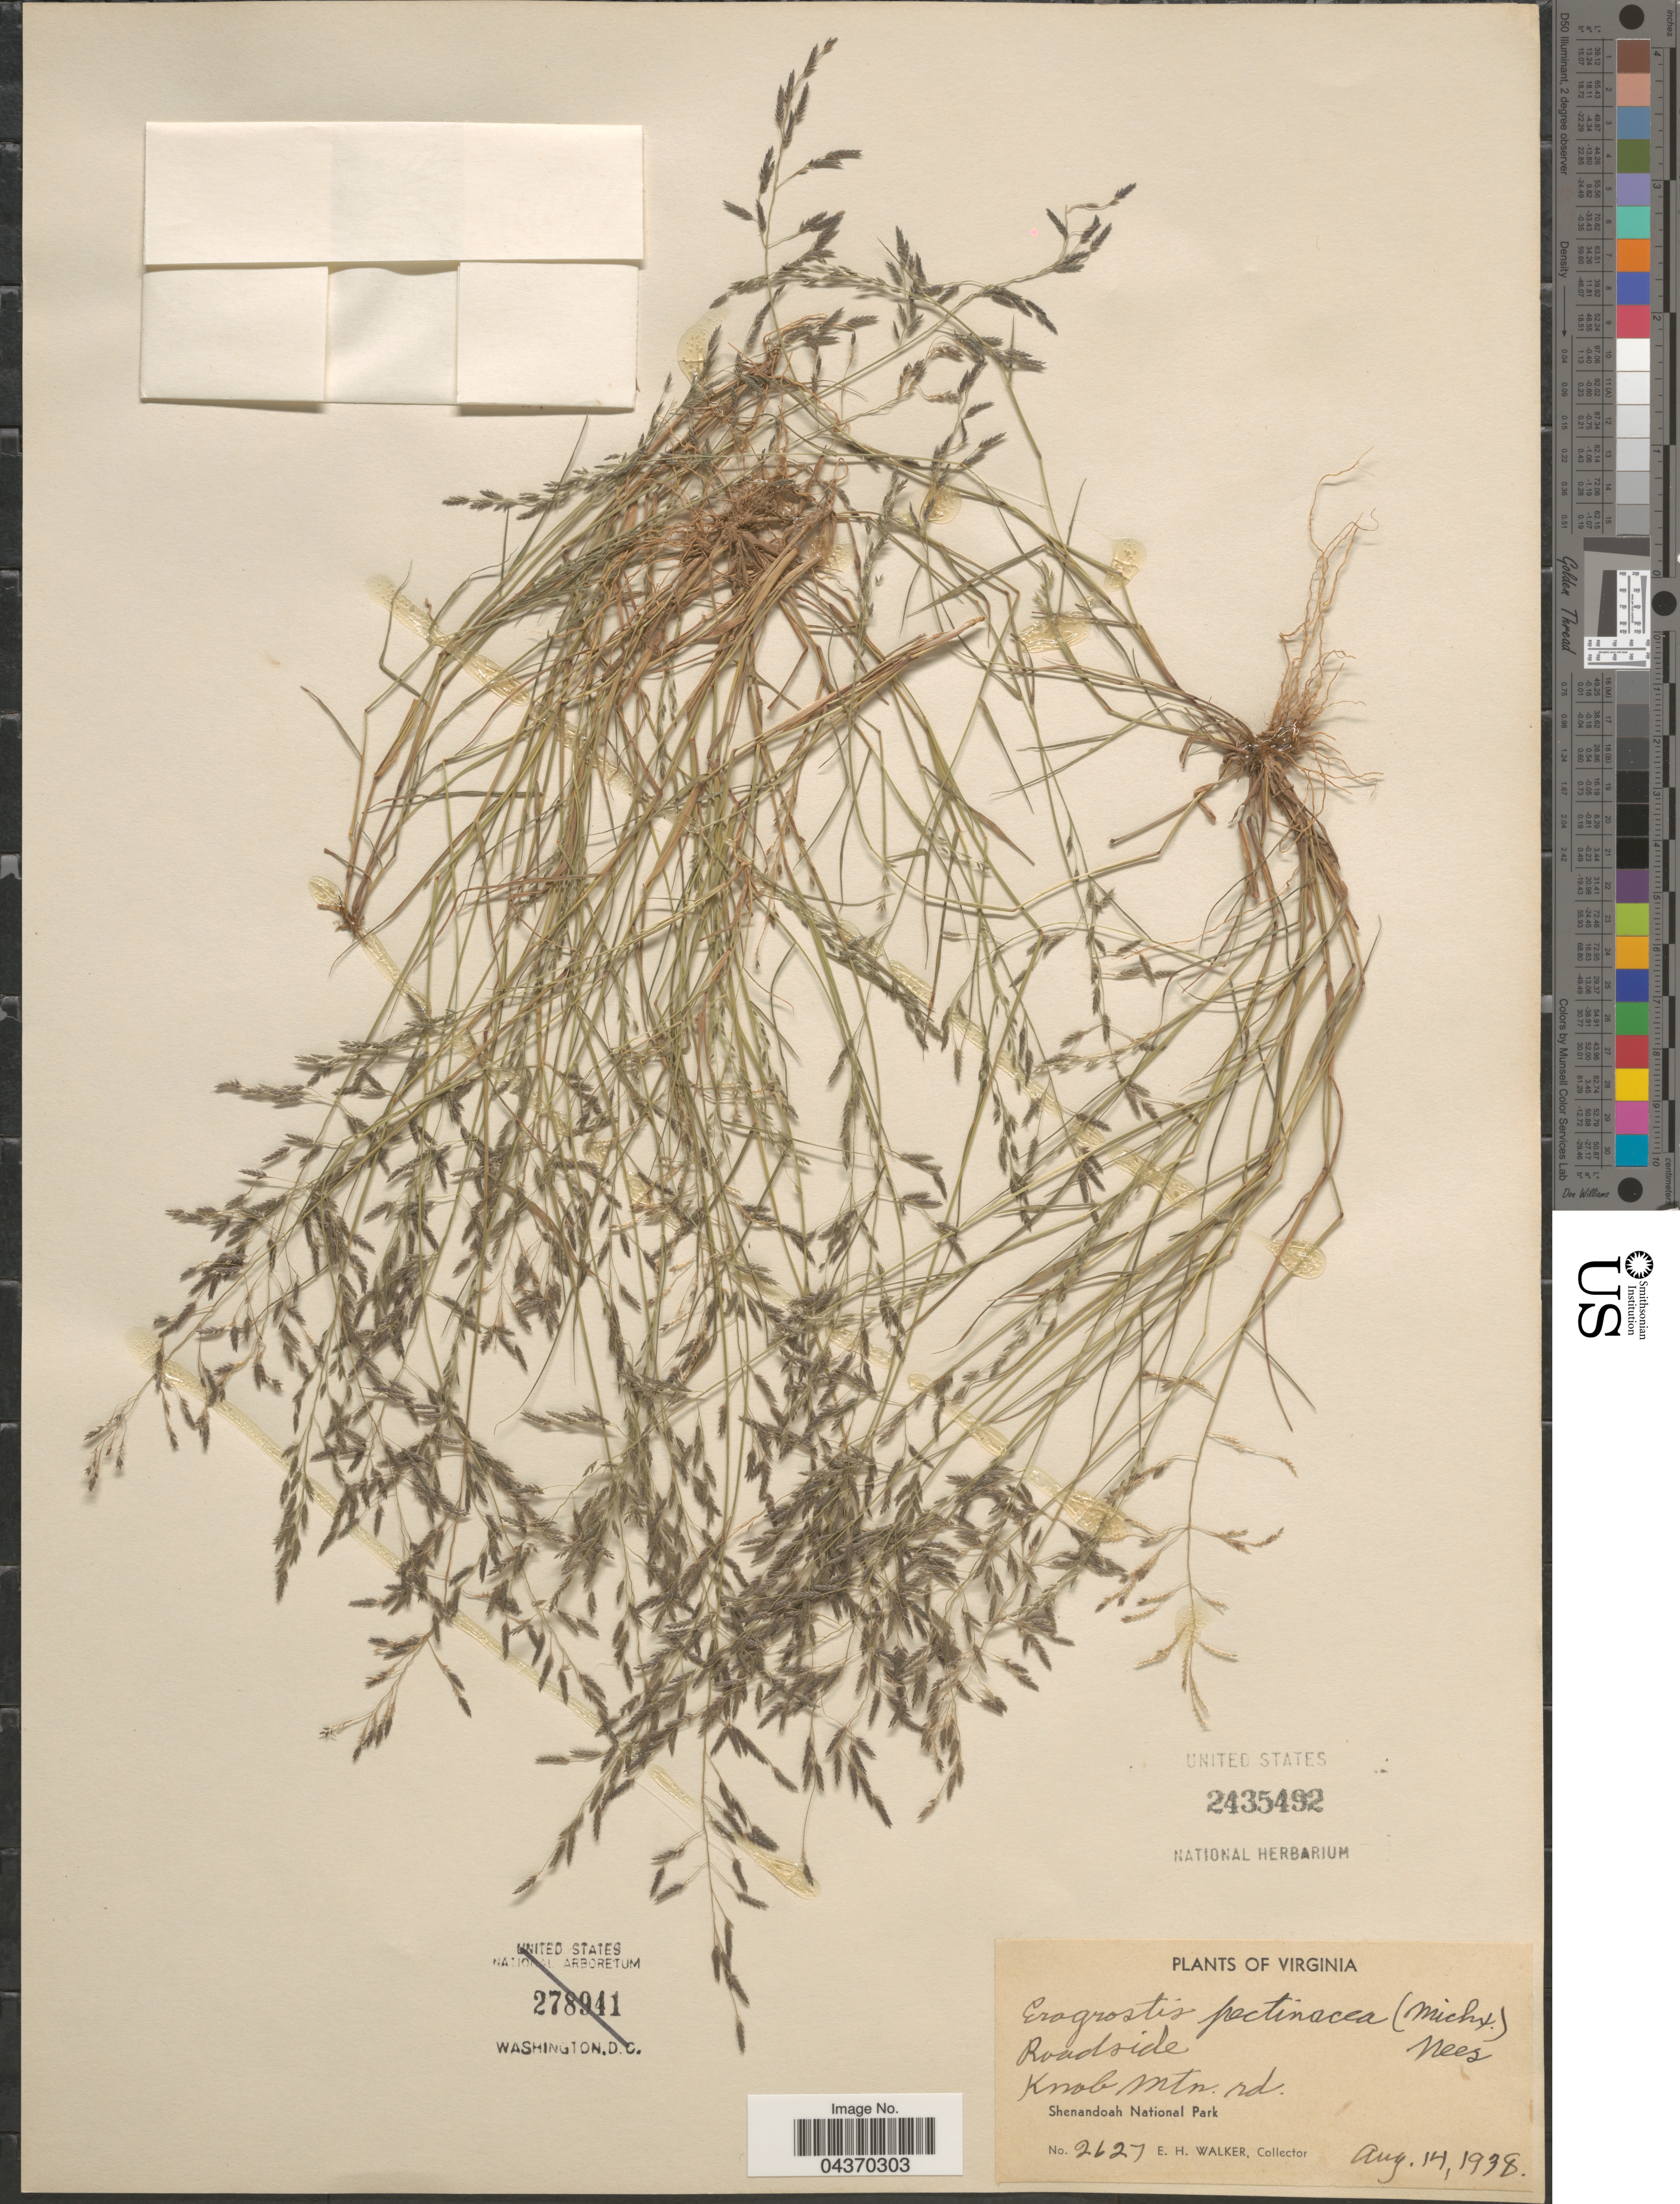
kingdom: Plantae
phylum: Tracheophyta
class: Liliopsida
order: Poales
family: Poaceae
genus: Eragrostis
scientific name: Eragrostis pectinacea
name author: (Michx.) Nees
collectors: E. H. Walker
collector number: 2627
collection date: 1938-08-14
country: United States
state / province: Virginia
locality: Roadside, Knob Mtn. rd. Shenandoah National Park.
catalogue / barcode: US 2435492